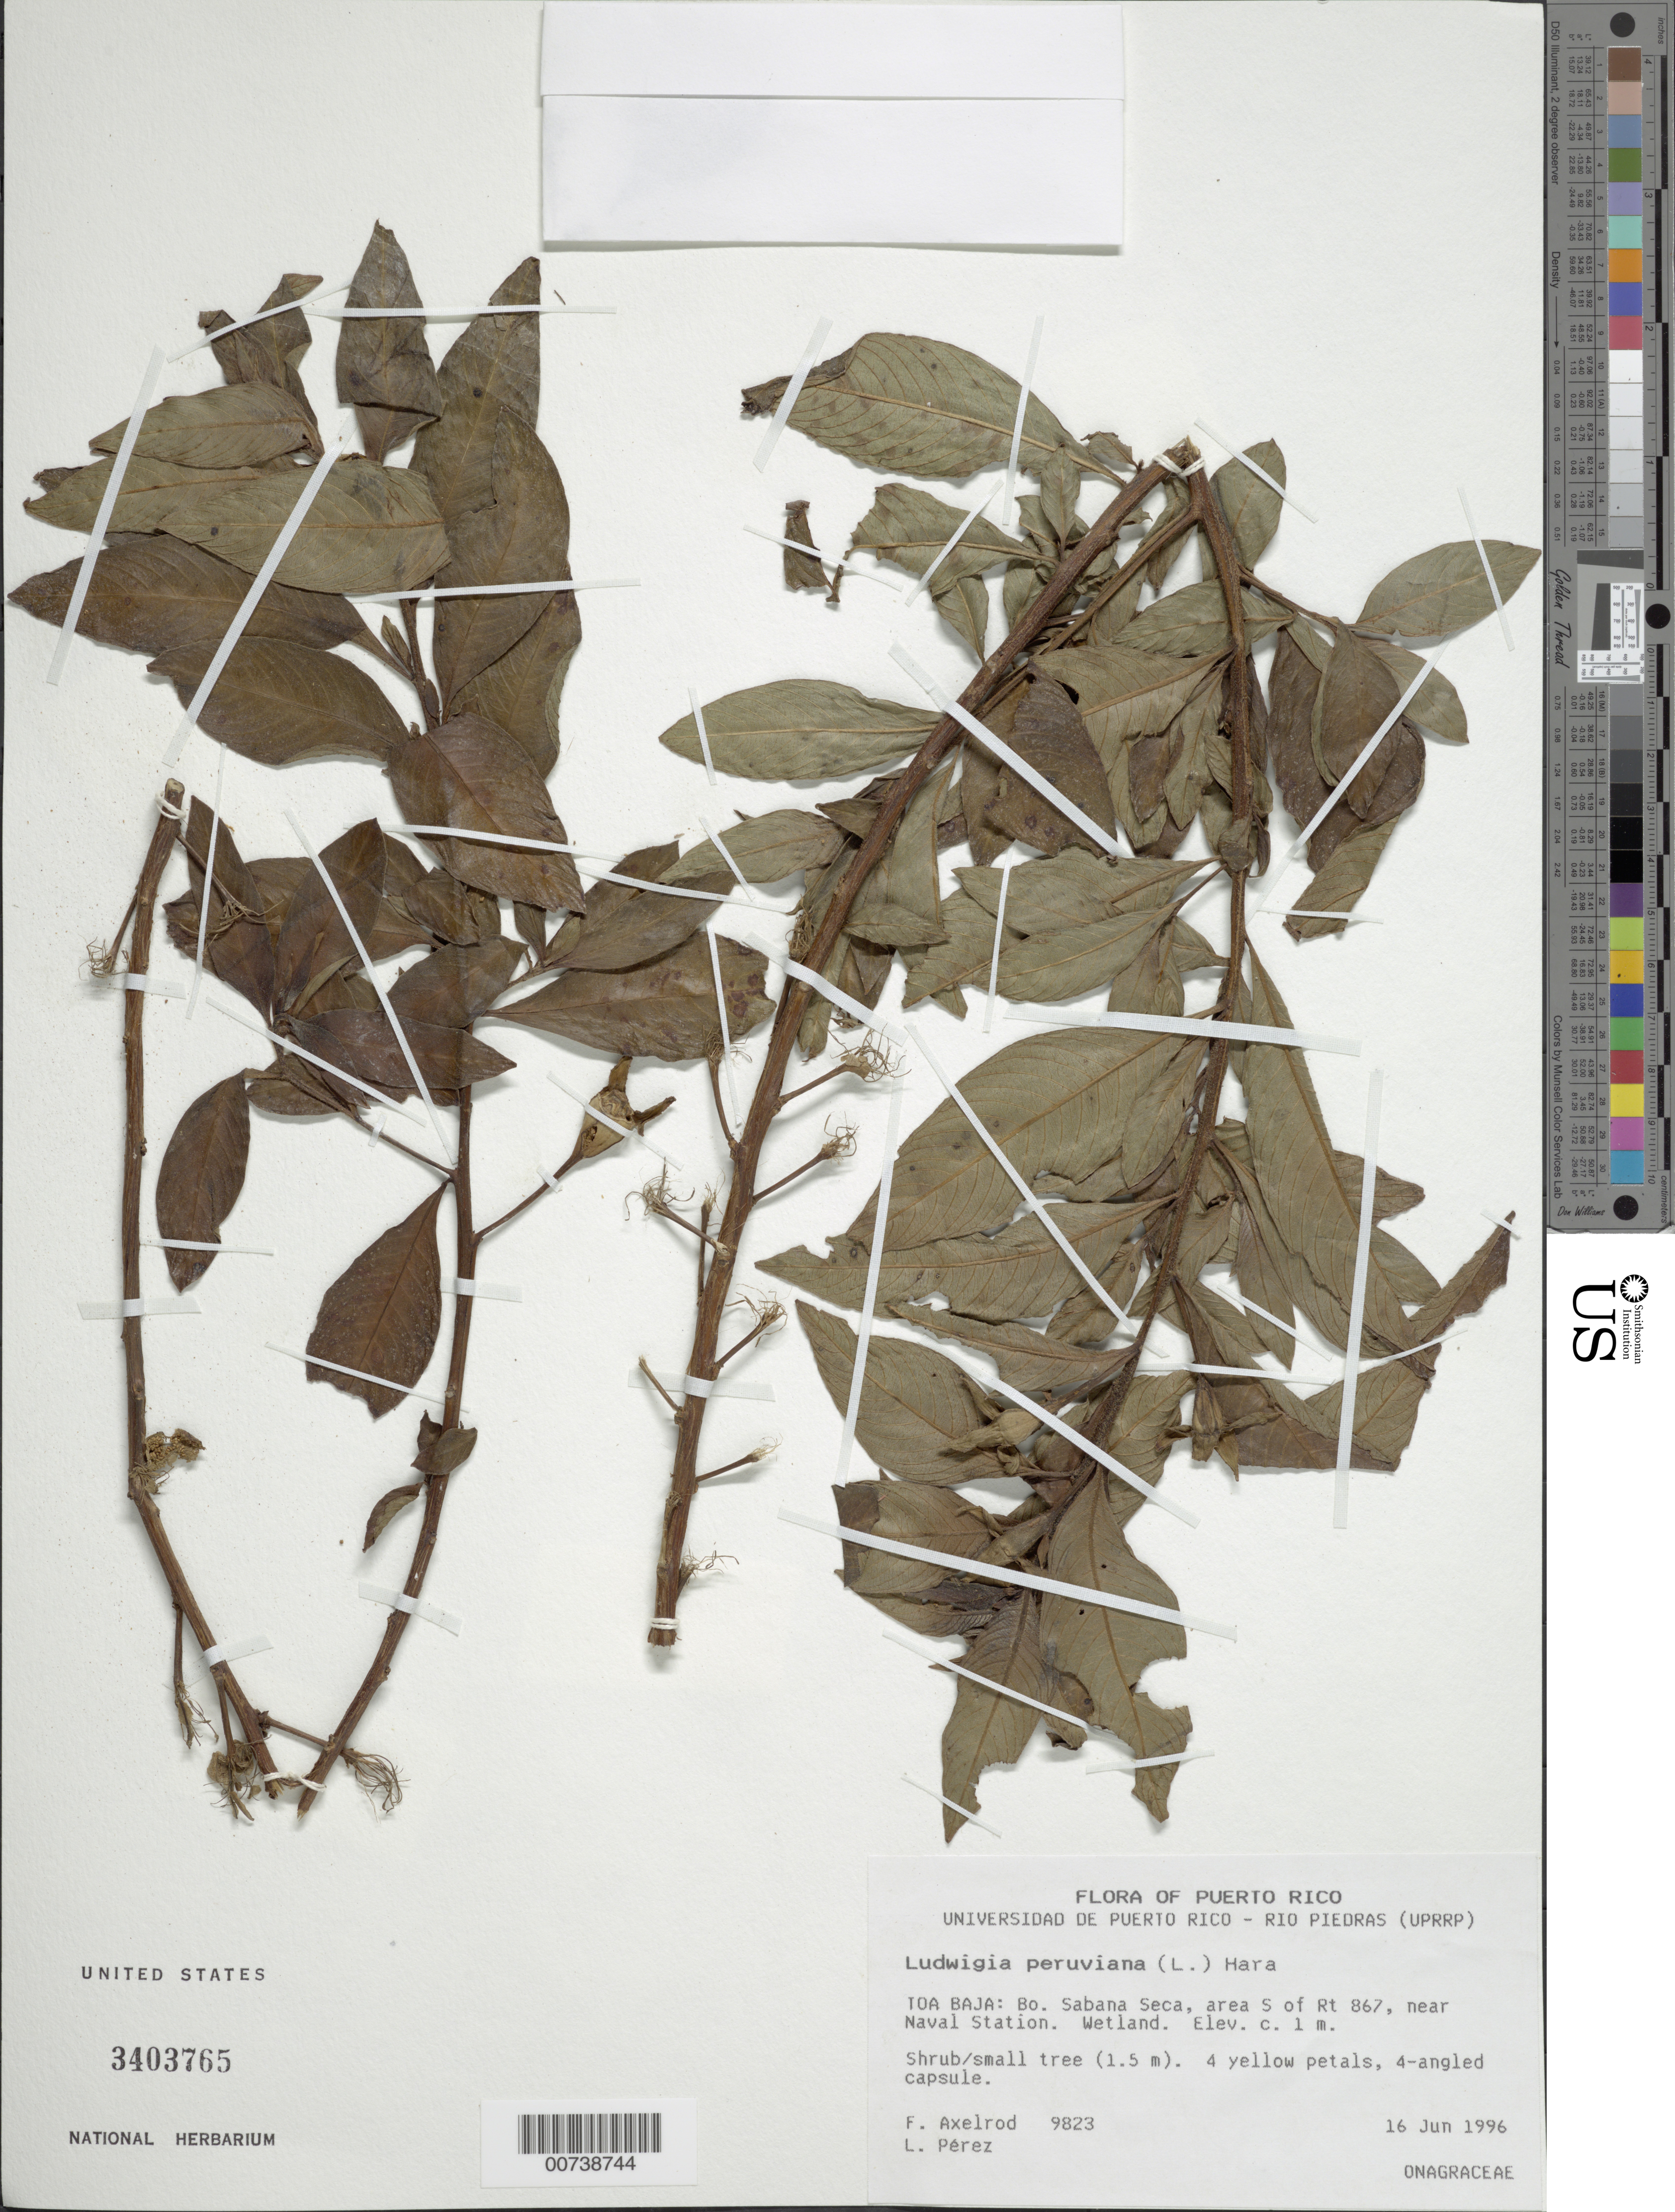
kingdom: Plantae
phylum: Tracheophyta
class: Magnoliopsida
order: Myrtales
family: Onagraceae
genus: Ludwigia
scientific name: Ludwigia peruviana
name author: (L.) H. Hara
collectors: F. S. Axelrod & L. Pérez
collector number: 9823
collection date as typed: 16 Jun 1996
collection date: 1996-06-16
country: Puerto Rico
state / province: Toa Baja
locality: Toa Baja: Barrio Sabana Seca, area S of Rt 867, near Naval Station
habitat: Wetland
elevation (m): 1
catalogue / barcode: US 3403765